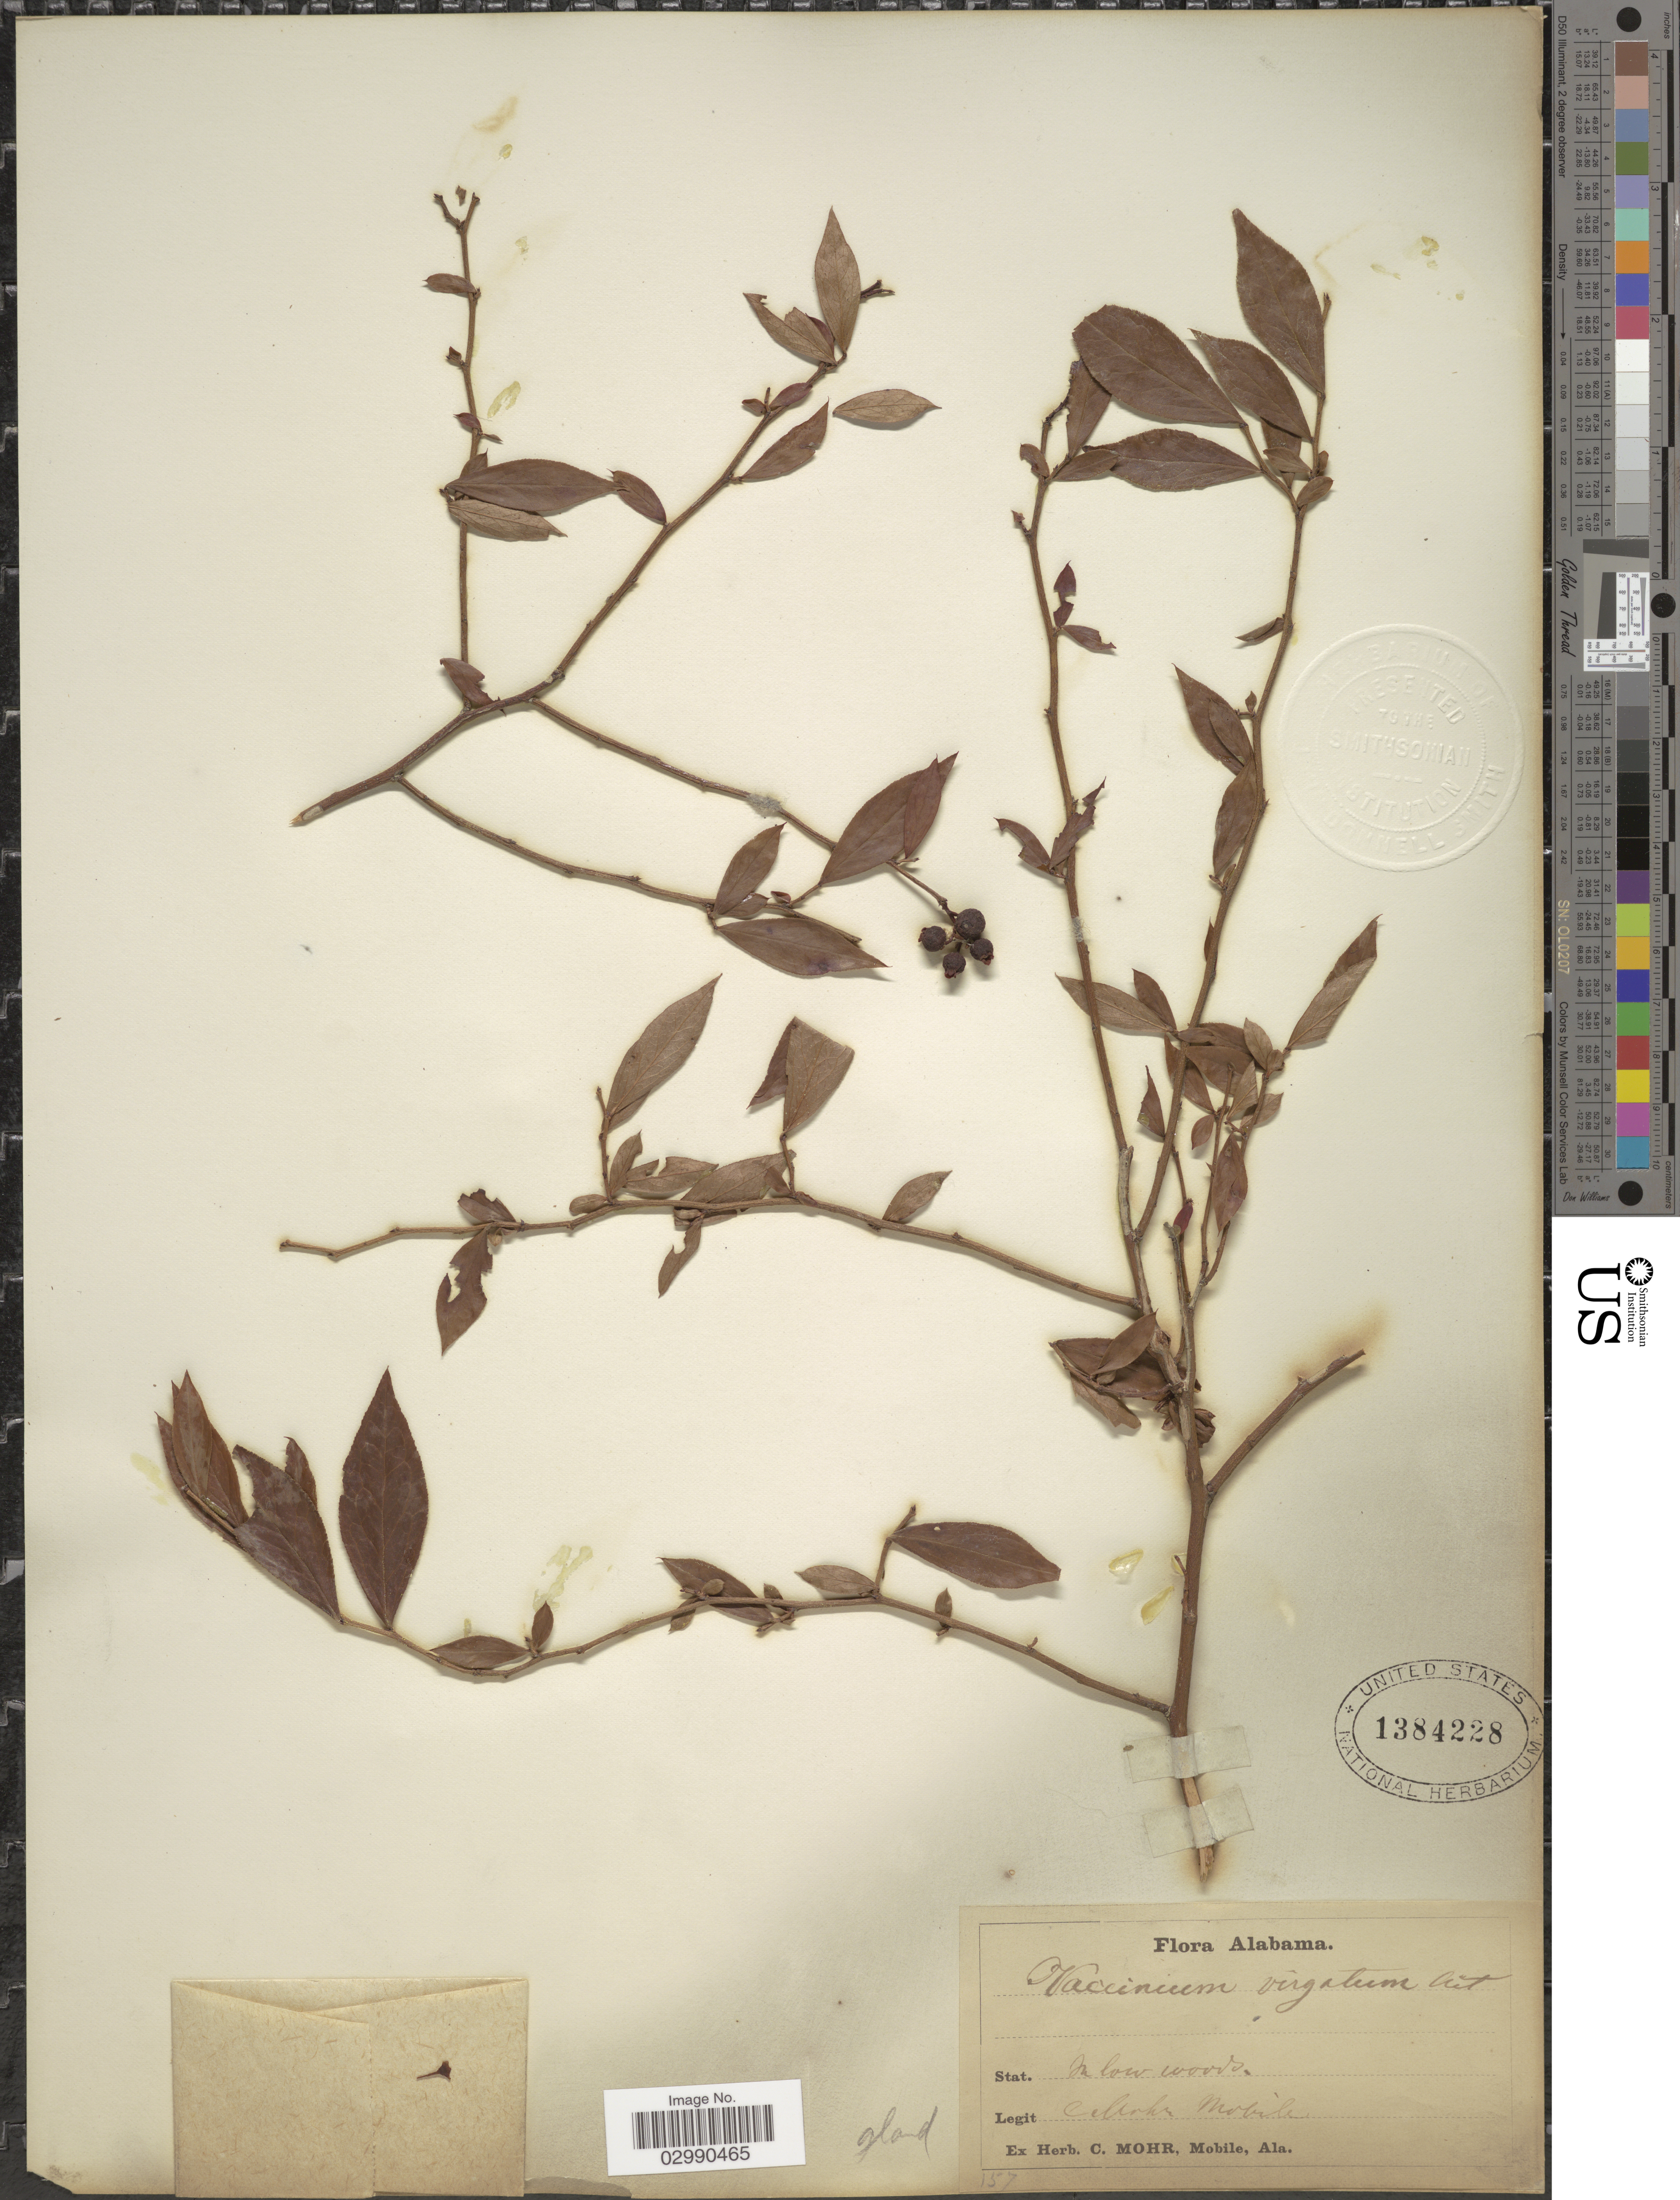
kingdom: Plantae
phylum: Tracheophyta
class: Magnoliopsida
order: Ericales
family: Ericaceae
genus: Vaccinium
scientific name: Vaccinium virgatum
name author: Aiton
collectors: C. T. Mohr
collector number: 157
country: United States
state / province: Alabama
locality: Mobile.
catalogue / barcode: US 1384228